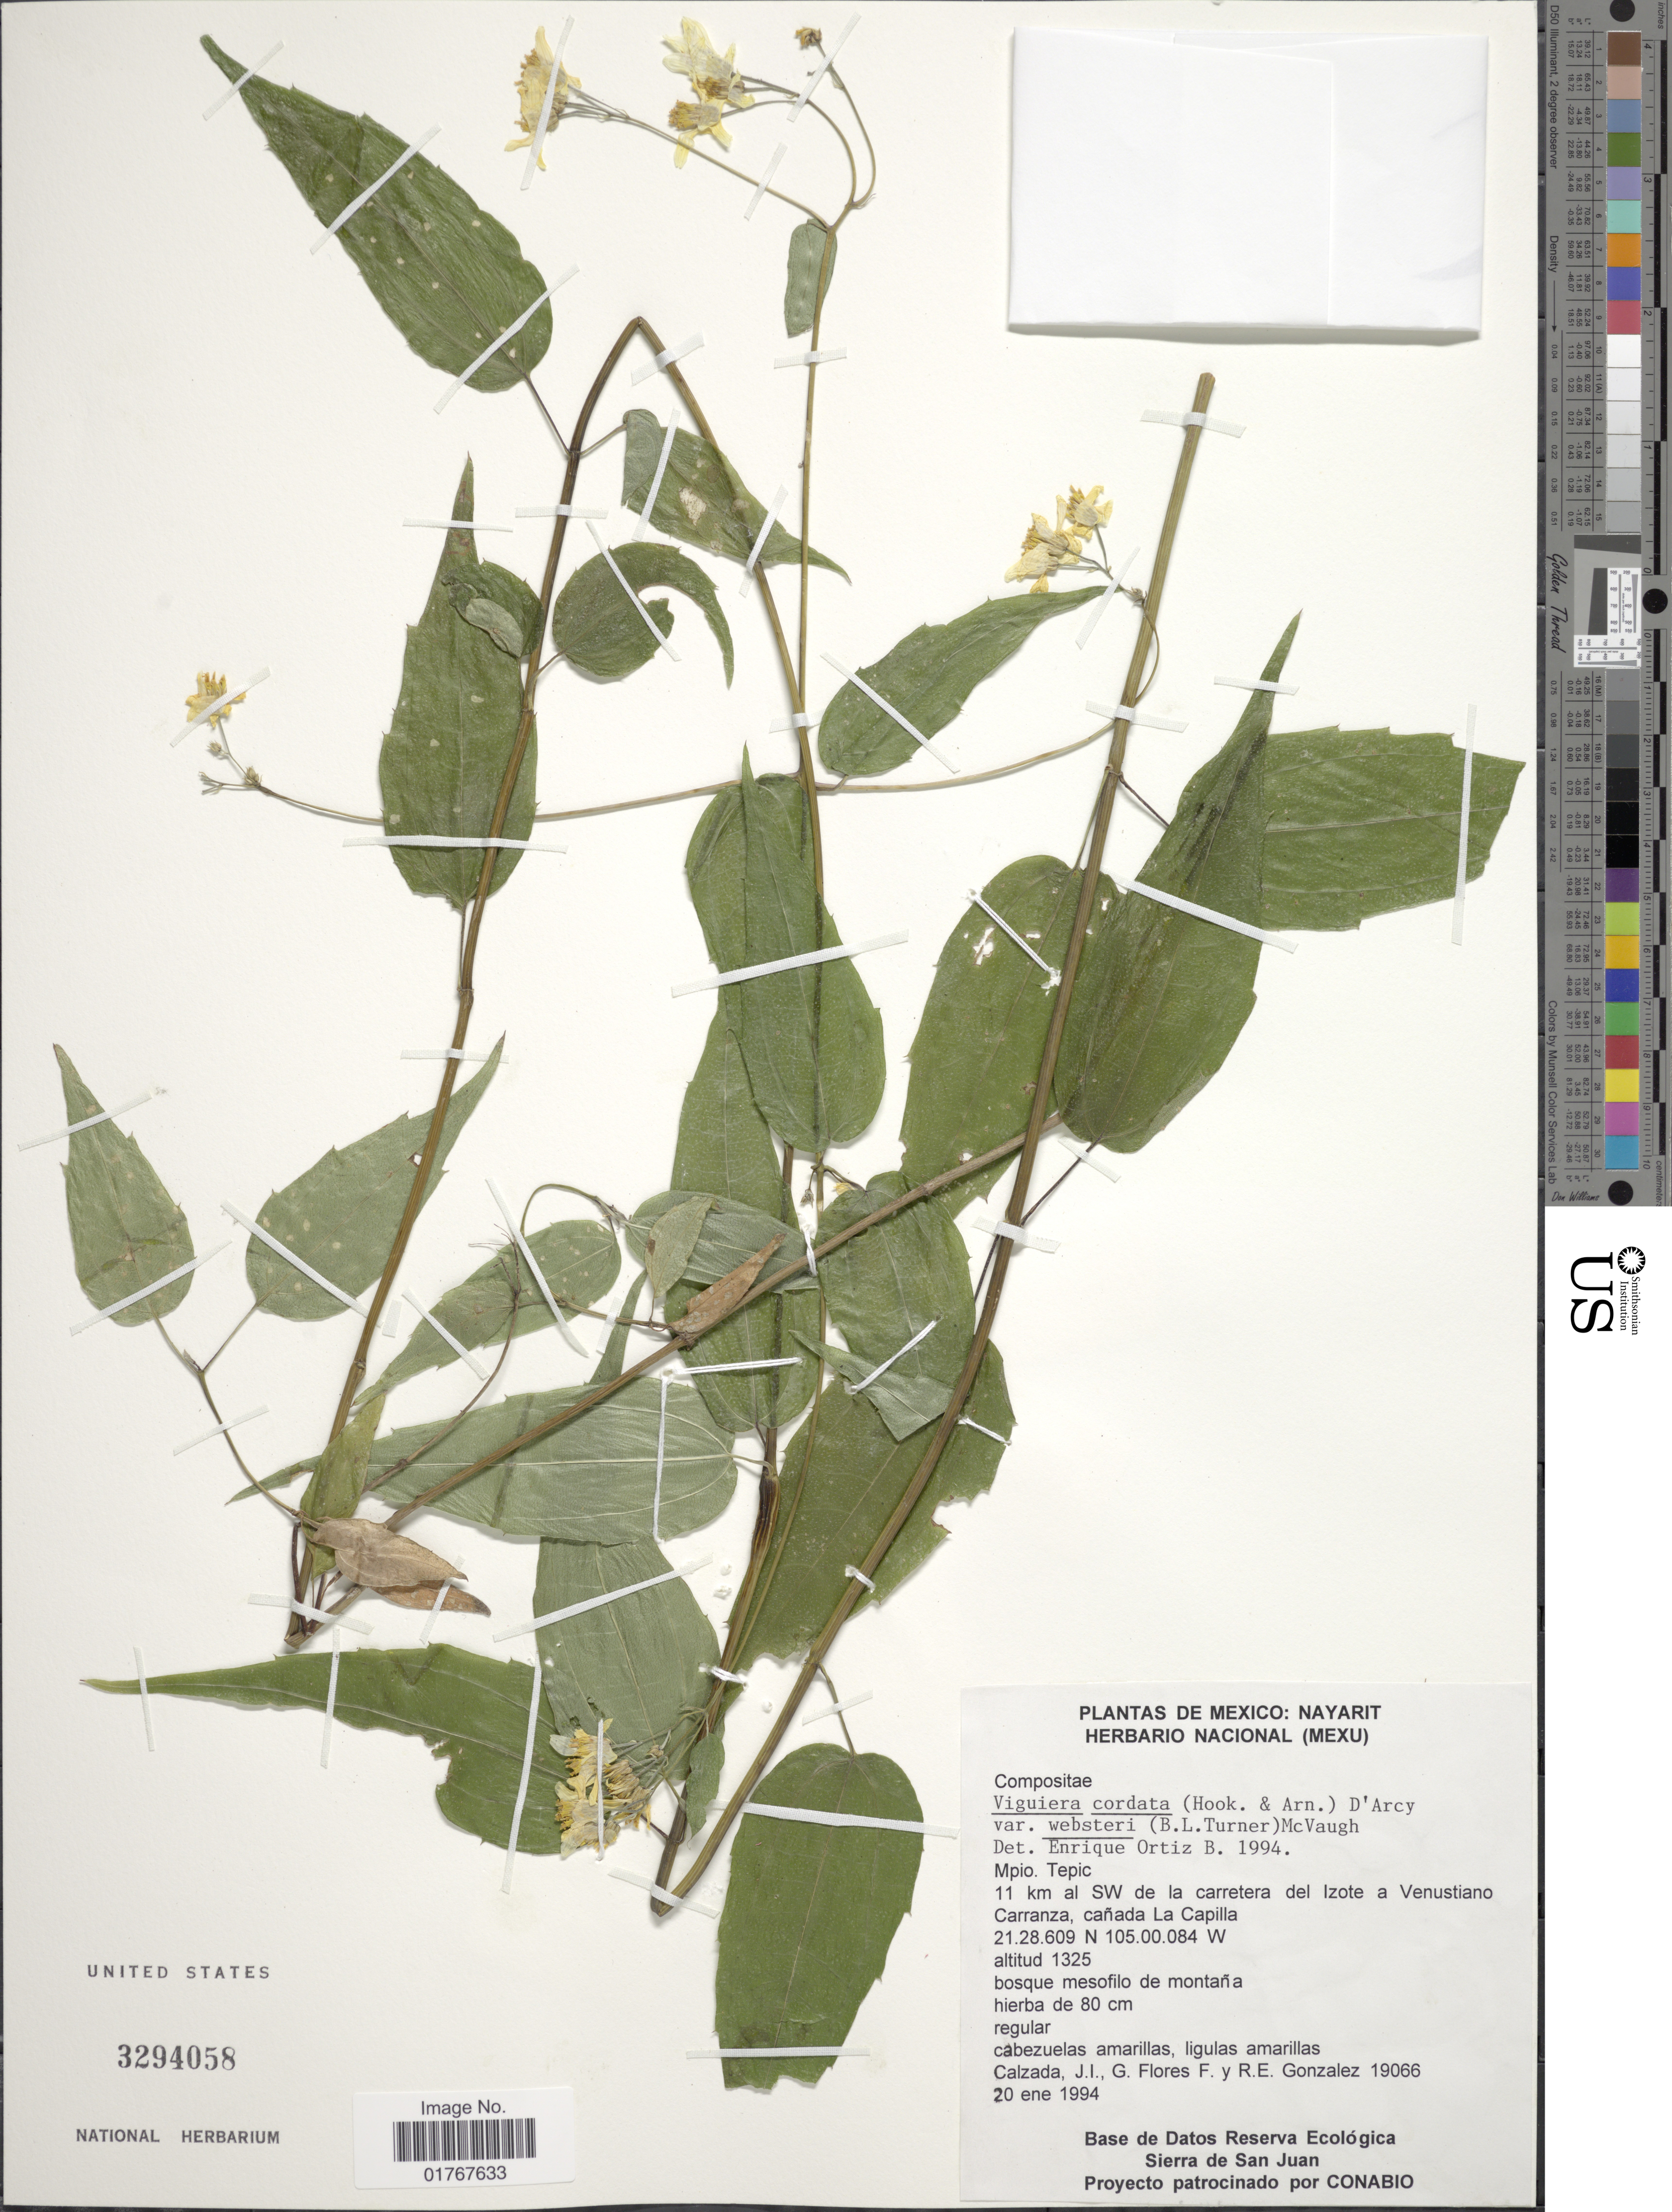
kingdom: Plantae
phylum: Tracheophyta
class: Magnoliopsida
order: Asterales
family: Asteraceae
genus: Viguiera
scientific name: Viguiera cordata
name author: (Hook. & Arn.) D'Arcy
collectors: J. I. Calzada, G. Flores F. & R. Gonzalez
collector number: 19066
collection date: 1994-01-20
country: Mexico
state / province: Nayarit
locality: Mpio Tepic, 11 km al SW de la carretera del Izote a Venustiano Carranza, cañada La Capilla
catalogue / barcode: US 3294058